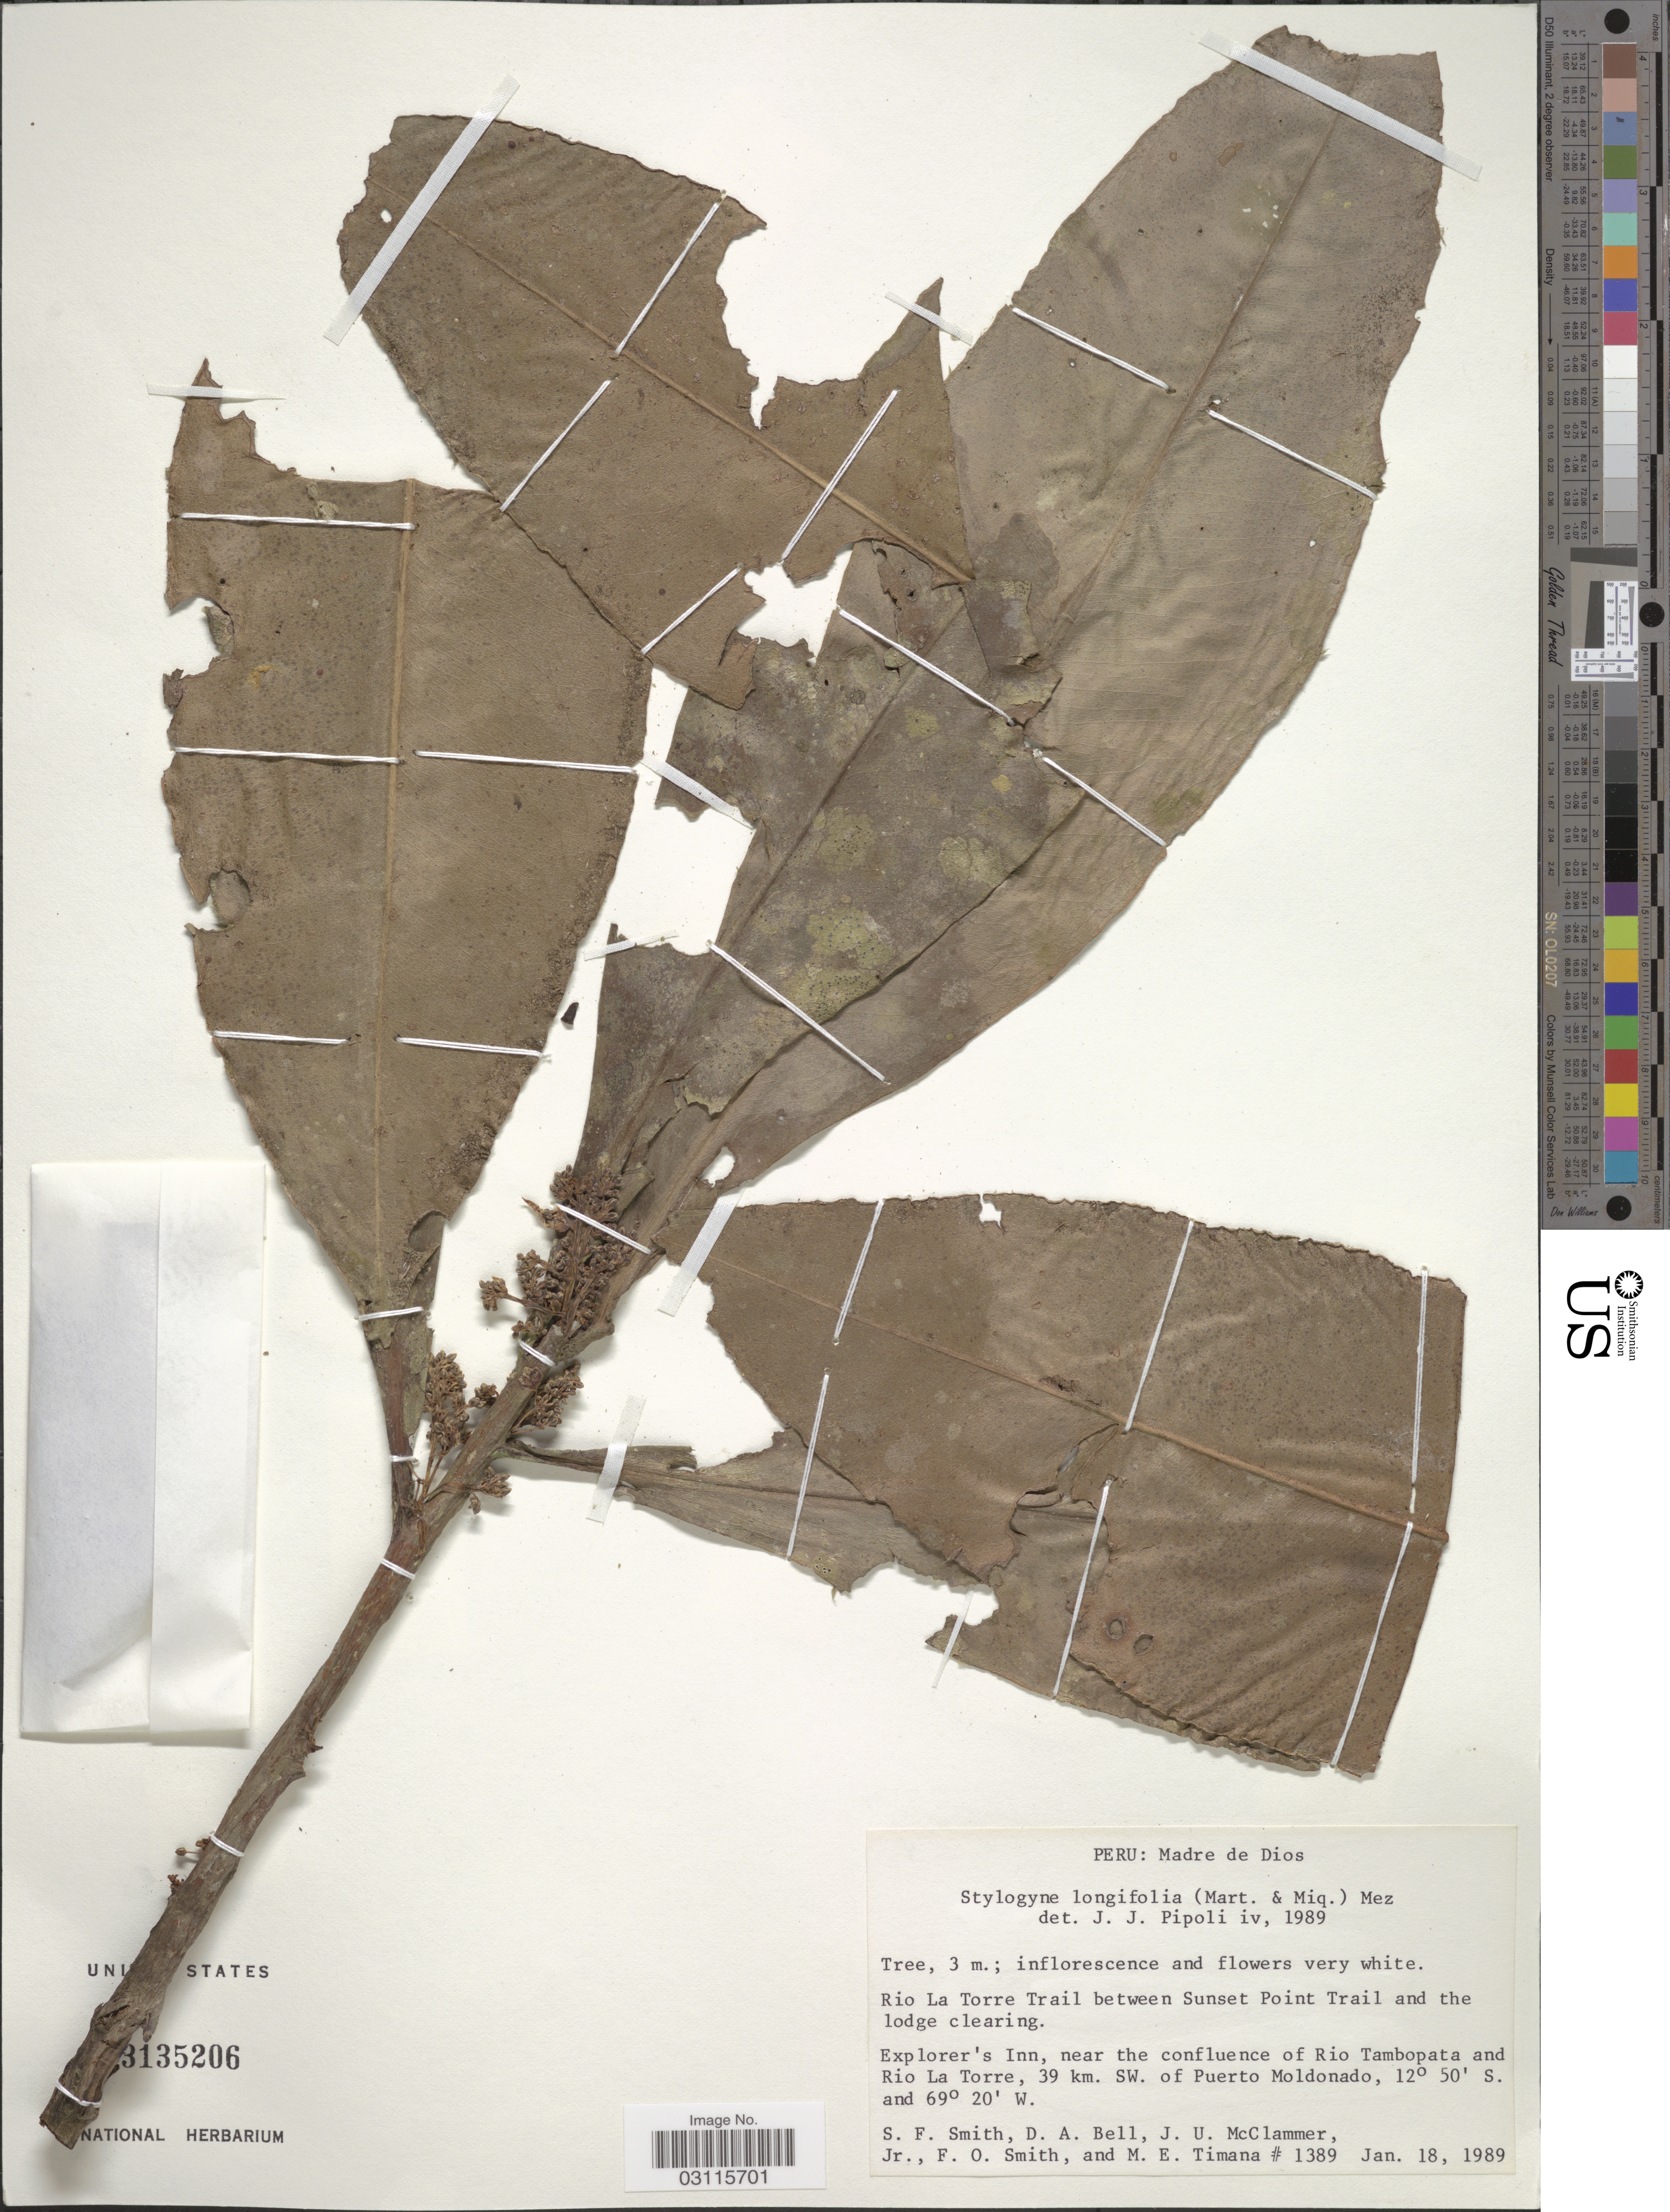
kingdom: Plantae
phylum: Tracheophyta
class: Magnoliopsida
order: Ericales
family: Primulaceae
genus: Stylogyne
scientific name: Stylogyne longifolia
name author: Mez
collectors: S.F. Smith, D. A. Bell, J. McClammer Jr. & F. Smith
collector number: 1389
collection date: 1989-01-18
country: Peru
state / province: Madre de Dios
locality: Rio La Torre Trail between Sunset Point Trail and the lodge clearing. Explorer's Inn, near the confluence of Rio Tambopata and Rio La Torre, 39 km. SW. of Puerto Moldonado.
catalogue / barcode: US 3135206